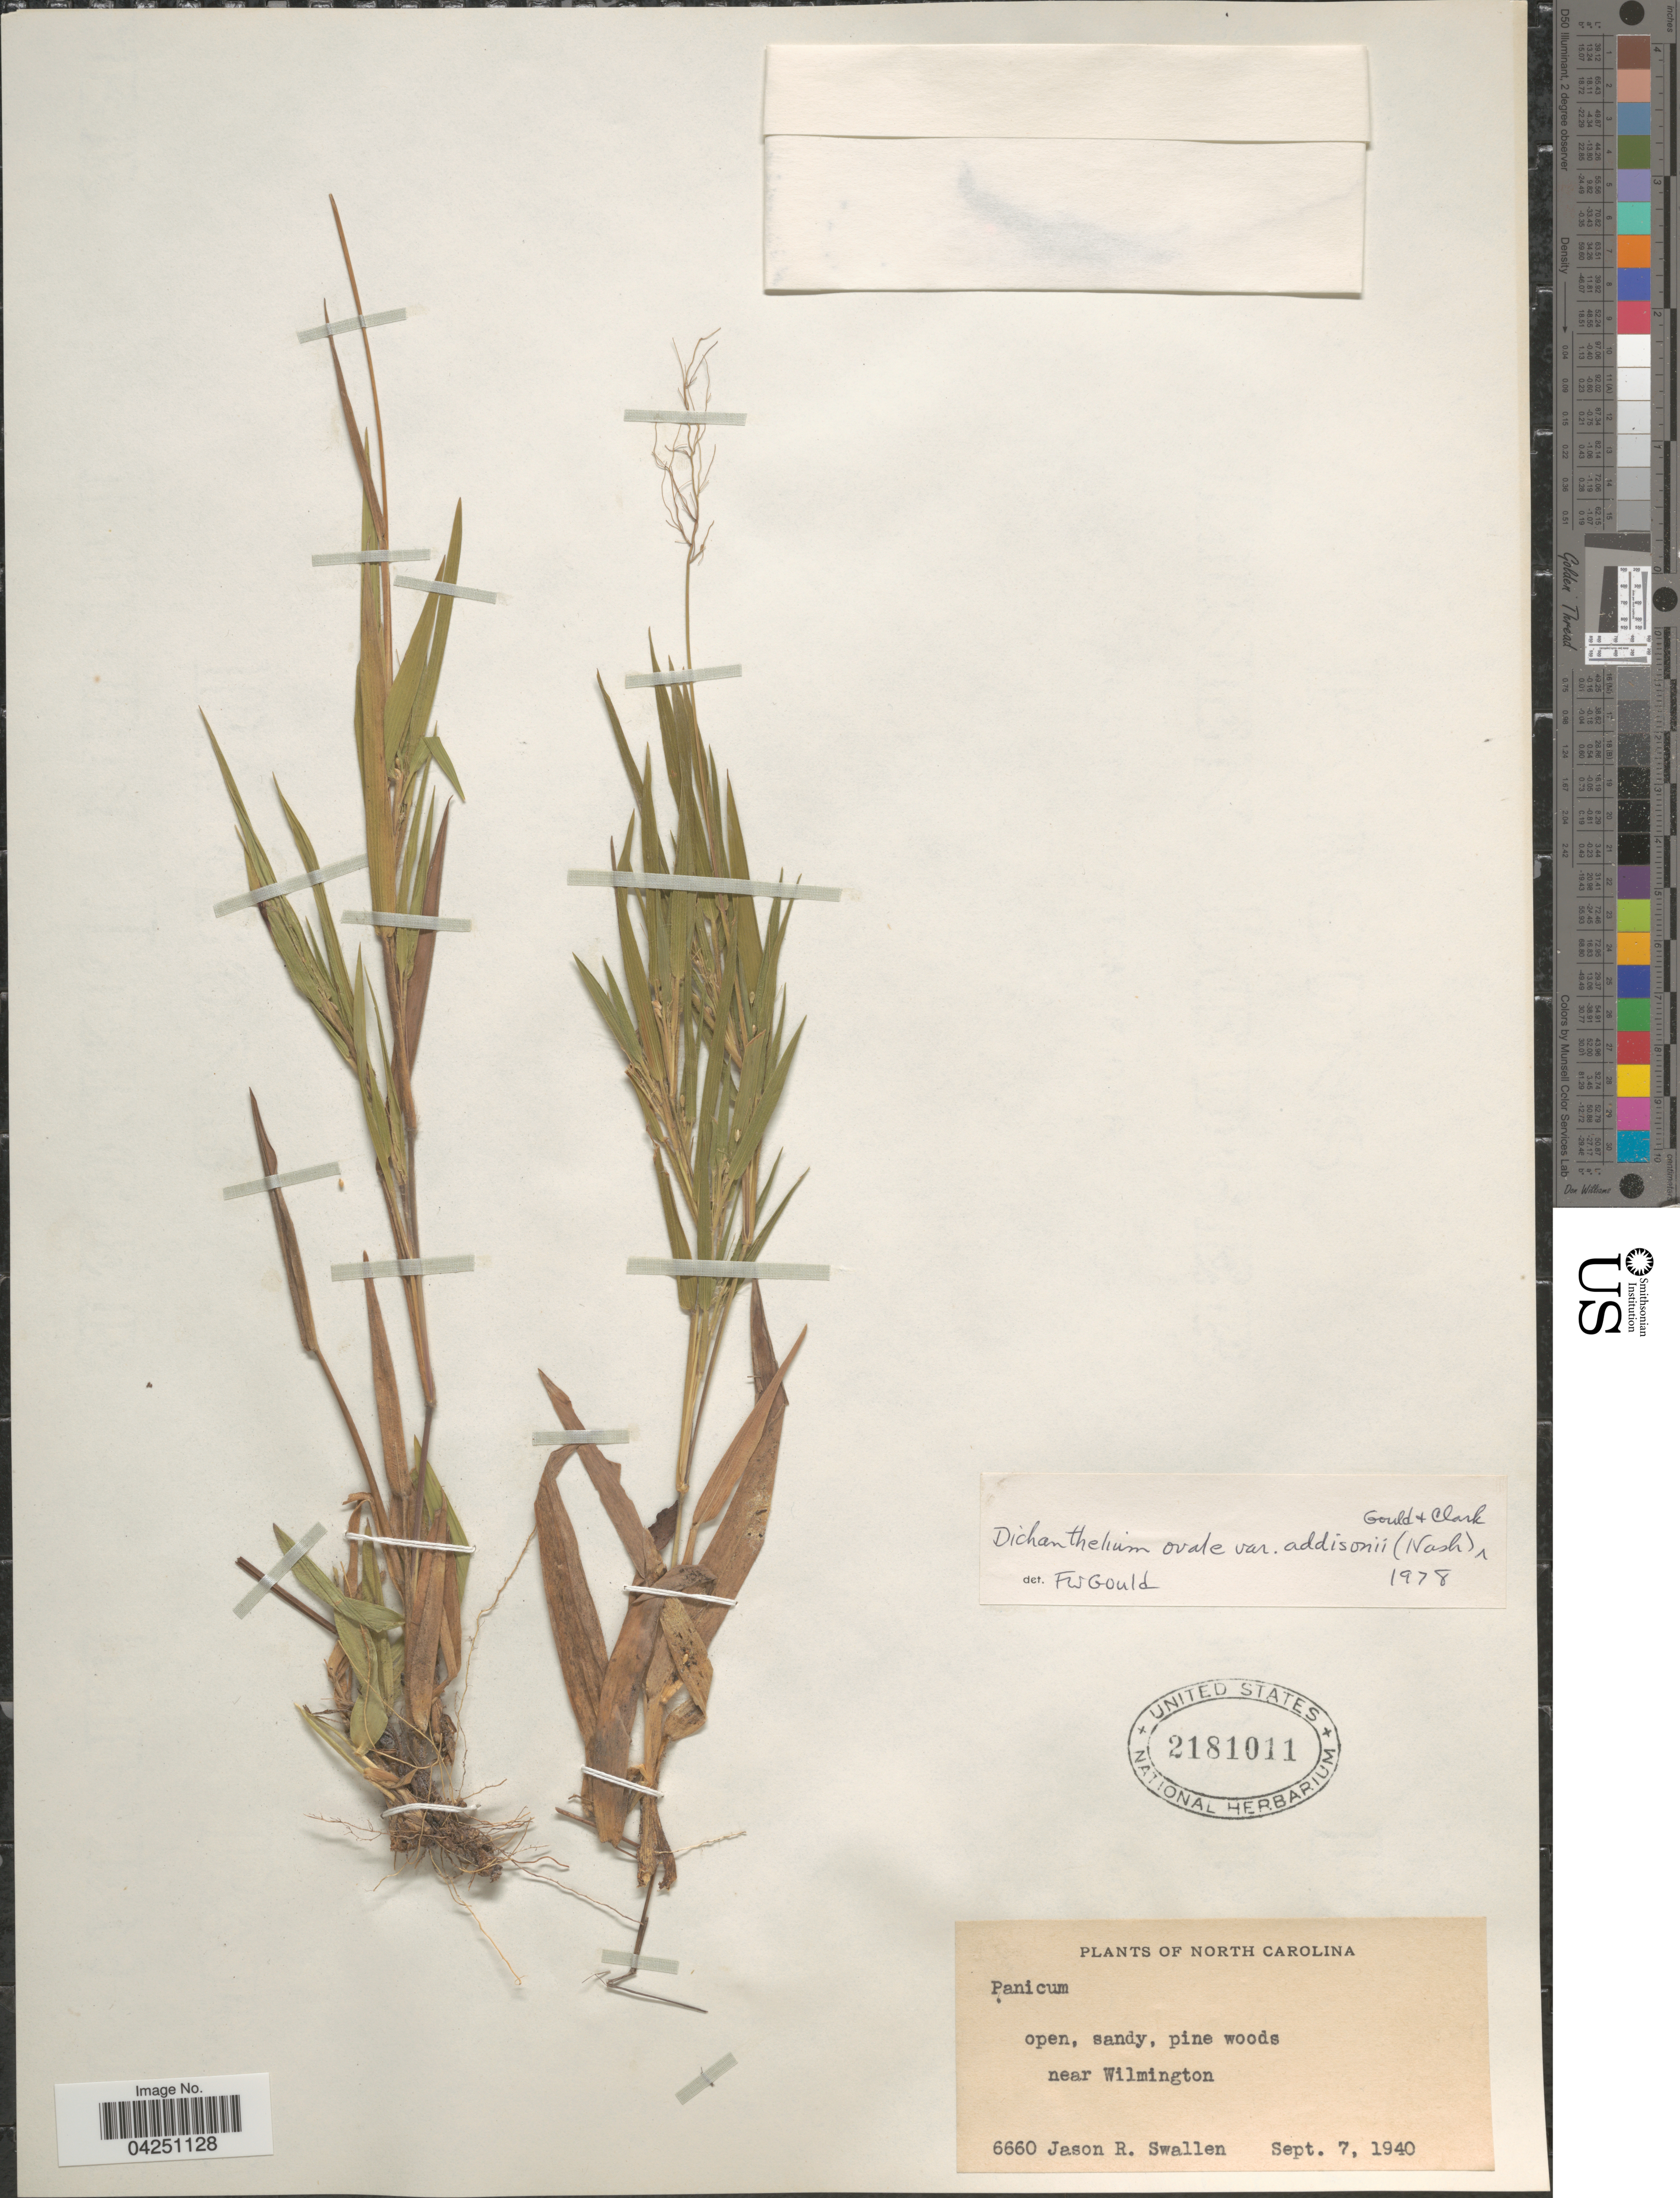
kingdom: Plantae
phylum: Tracheophyta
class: Liliopsida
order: Poales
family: Poaceae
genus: Dichanthelium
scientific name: Dichanthelium acuminatum var. acuminatum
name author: (Sw.) Gould & C.A. Clark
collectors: J. R. Swallen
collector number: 6660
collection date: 1940-09-07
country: United States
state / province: North Carolina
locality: Open, sandy, pine woods near Wilmington.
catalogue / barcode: US 2181011